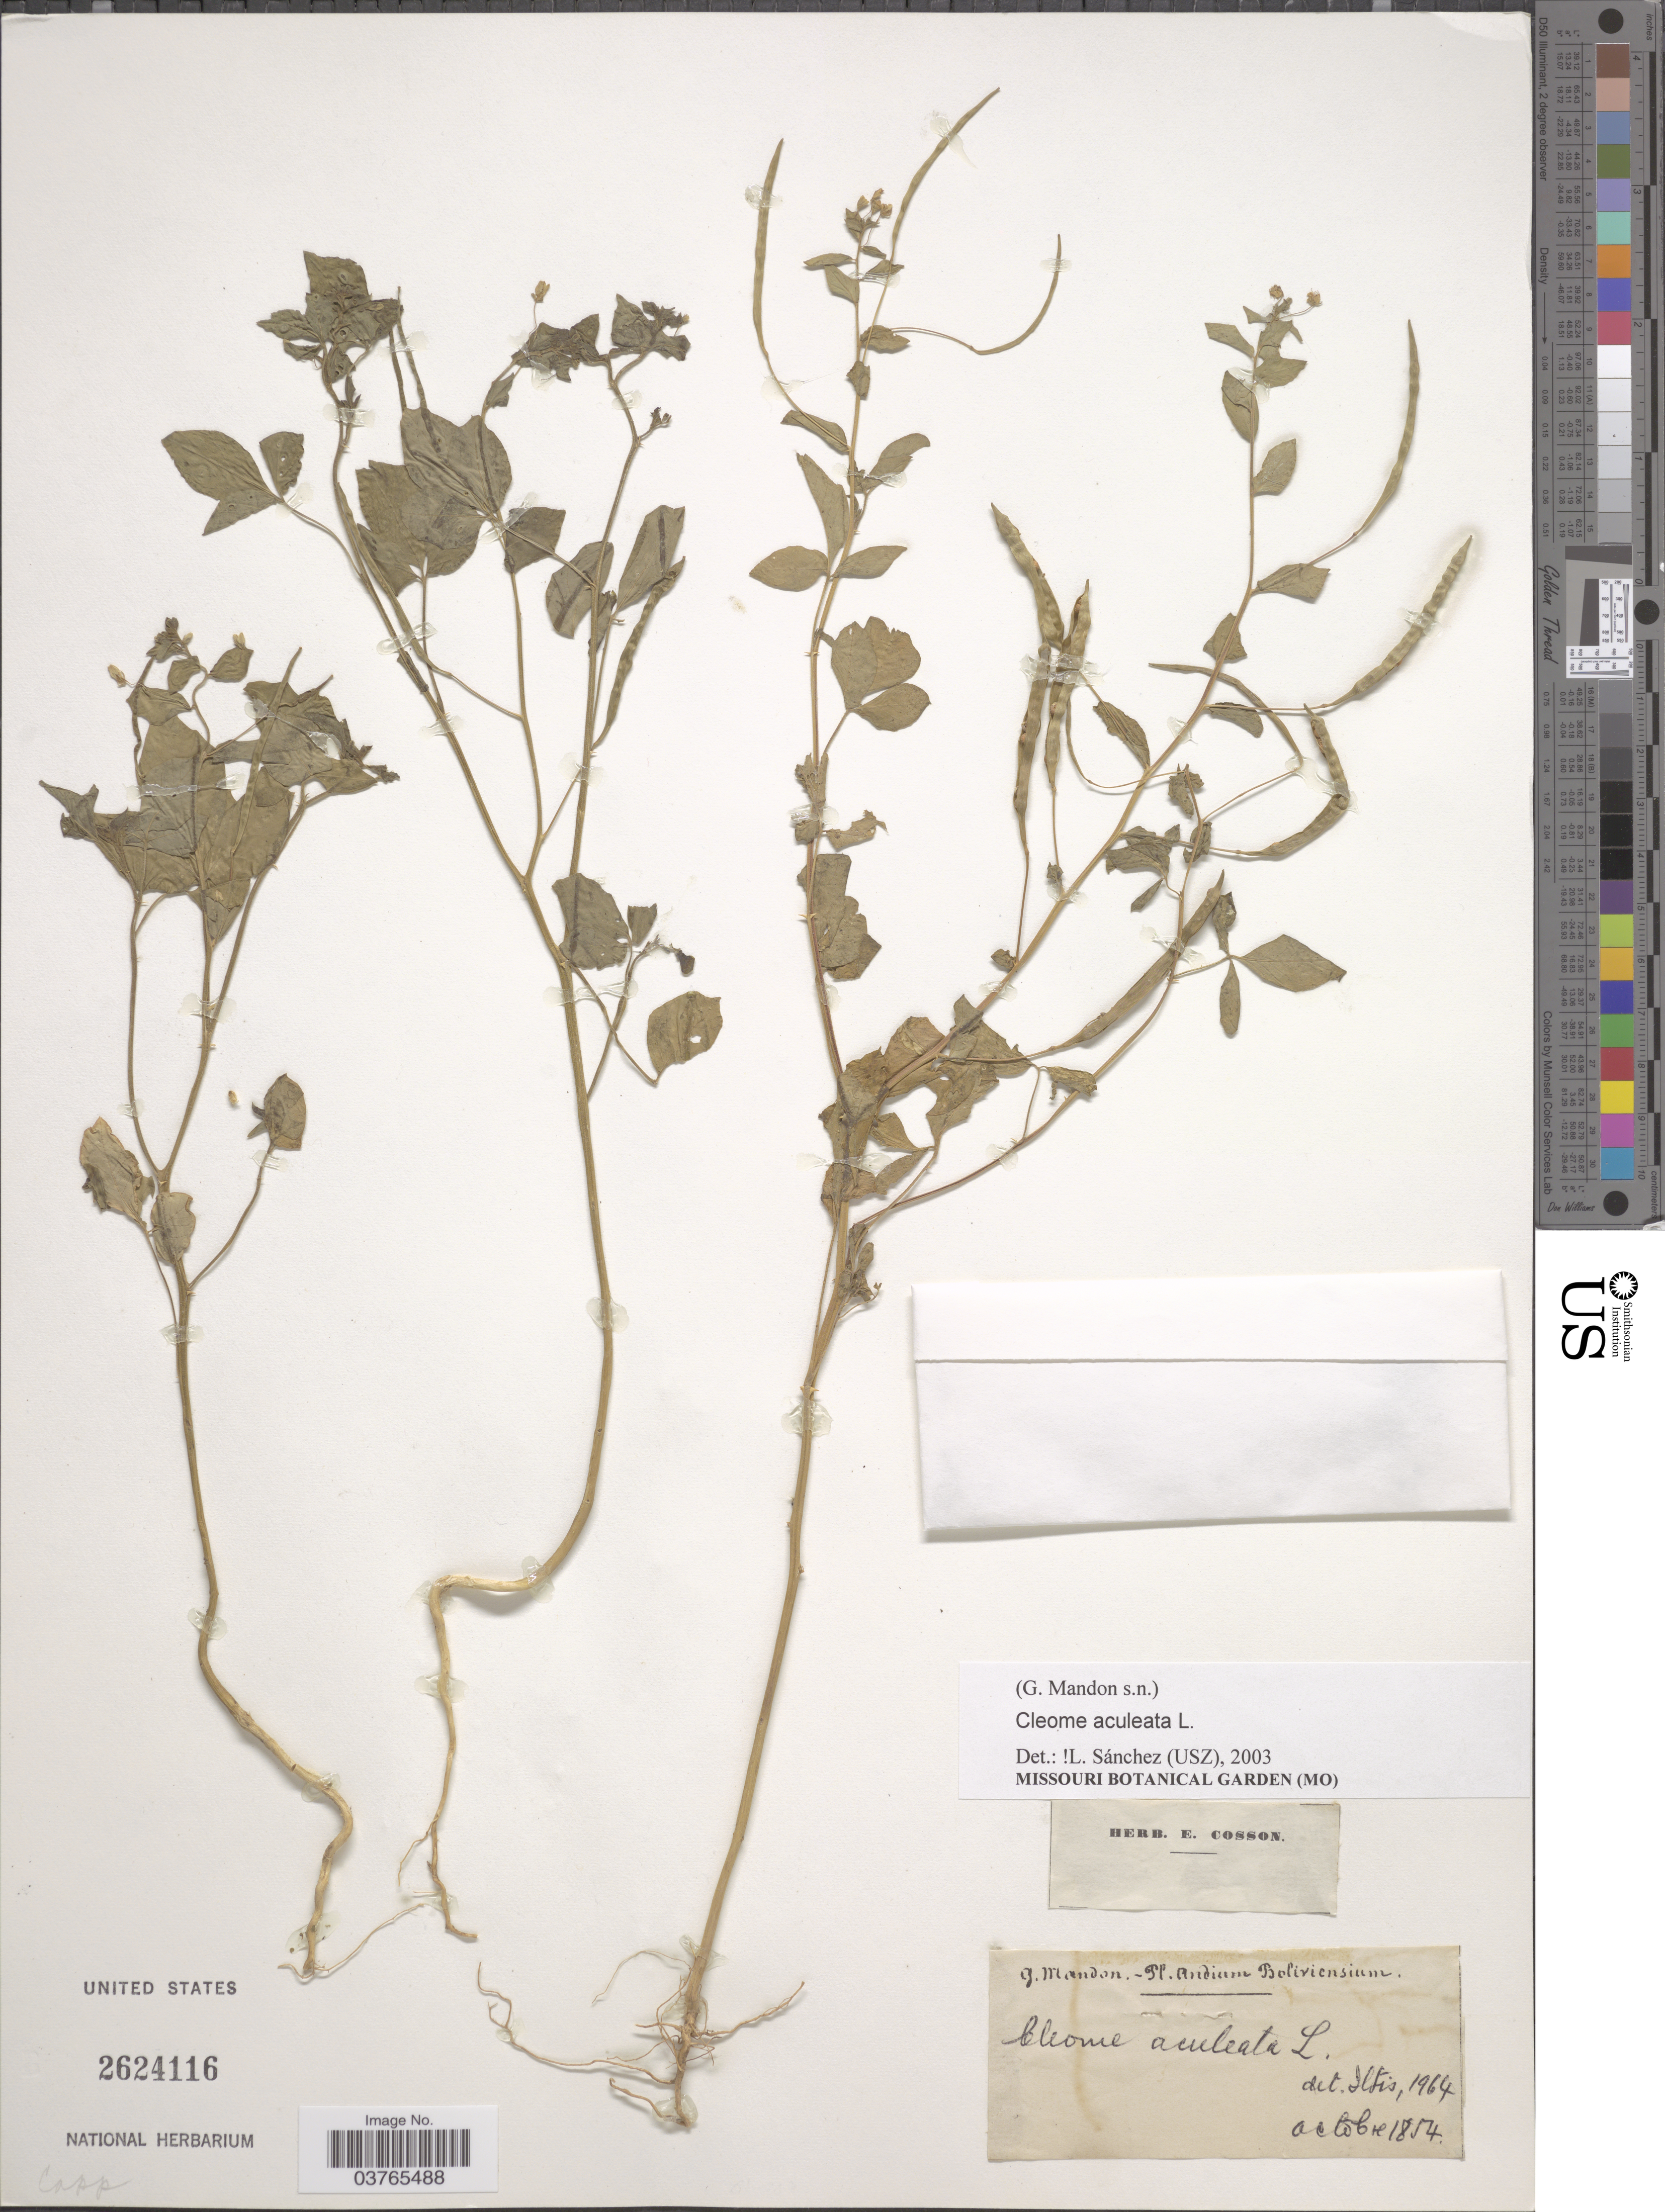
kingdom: Plantae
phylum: Tracheophyta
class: Magnoliopsida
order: Brassicales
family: Cleomaceae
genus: Tarenaya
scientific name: Tarenaya aculeata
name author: (L.) Soares Neto & Roalson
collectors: G. Mandon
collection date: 1854-10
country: Bolivia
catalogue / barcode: US 2624116